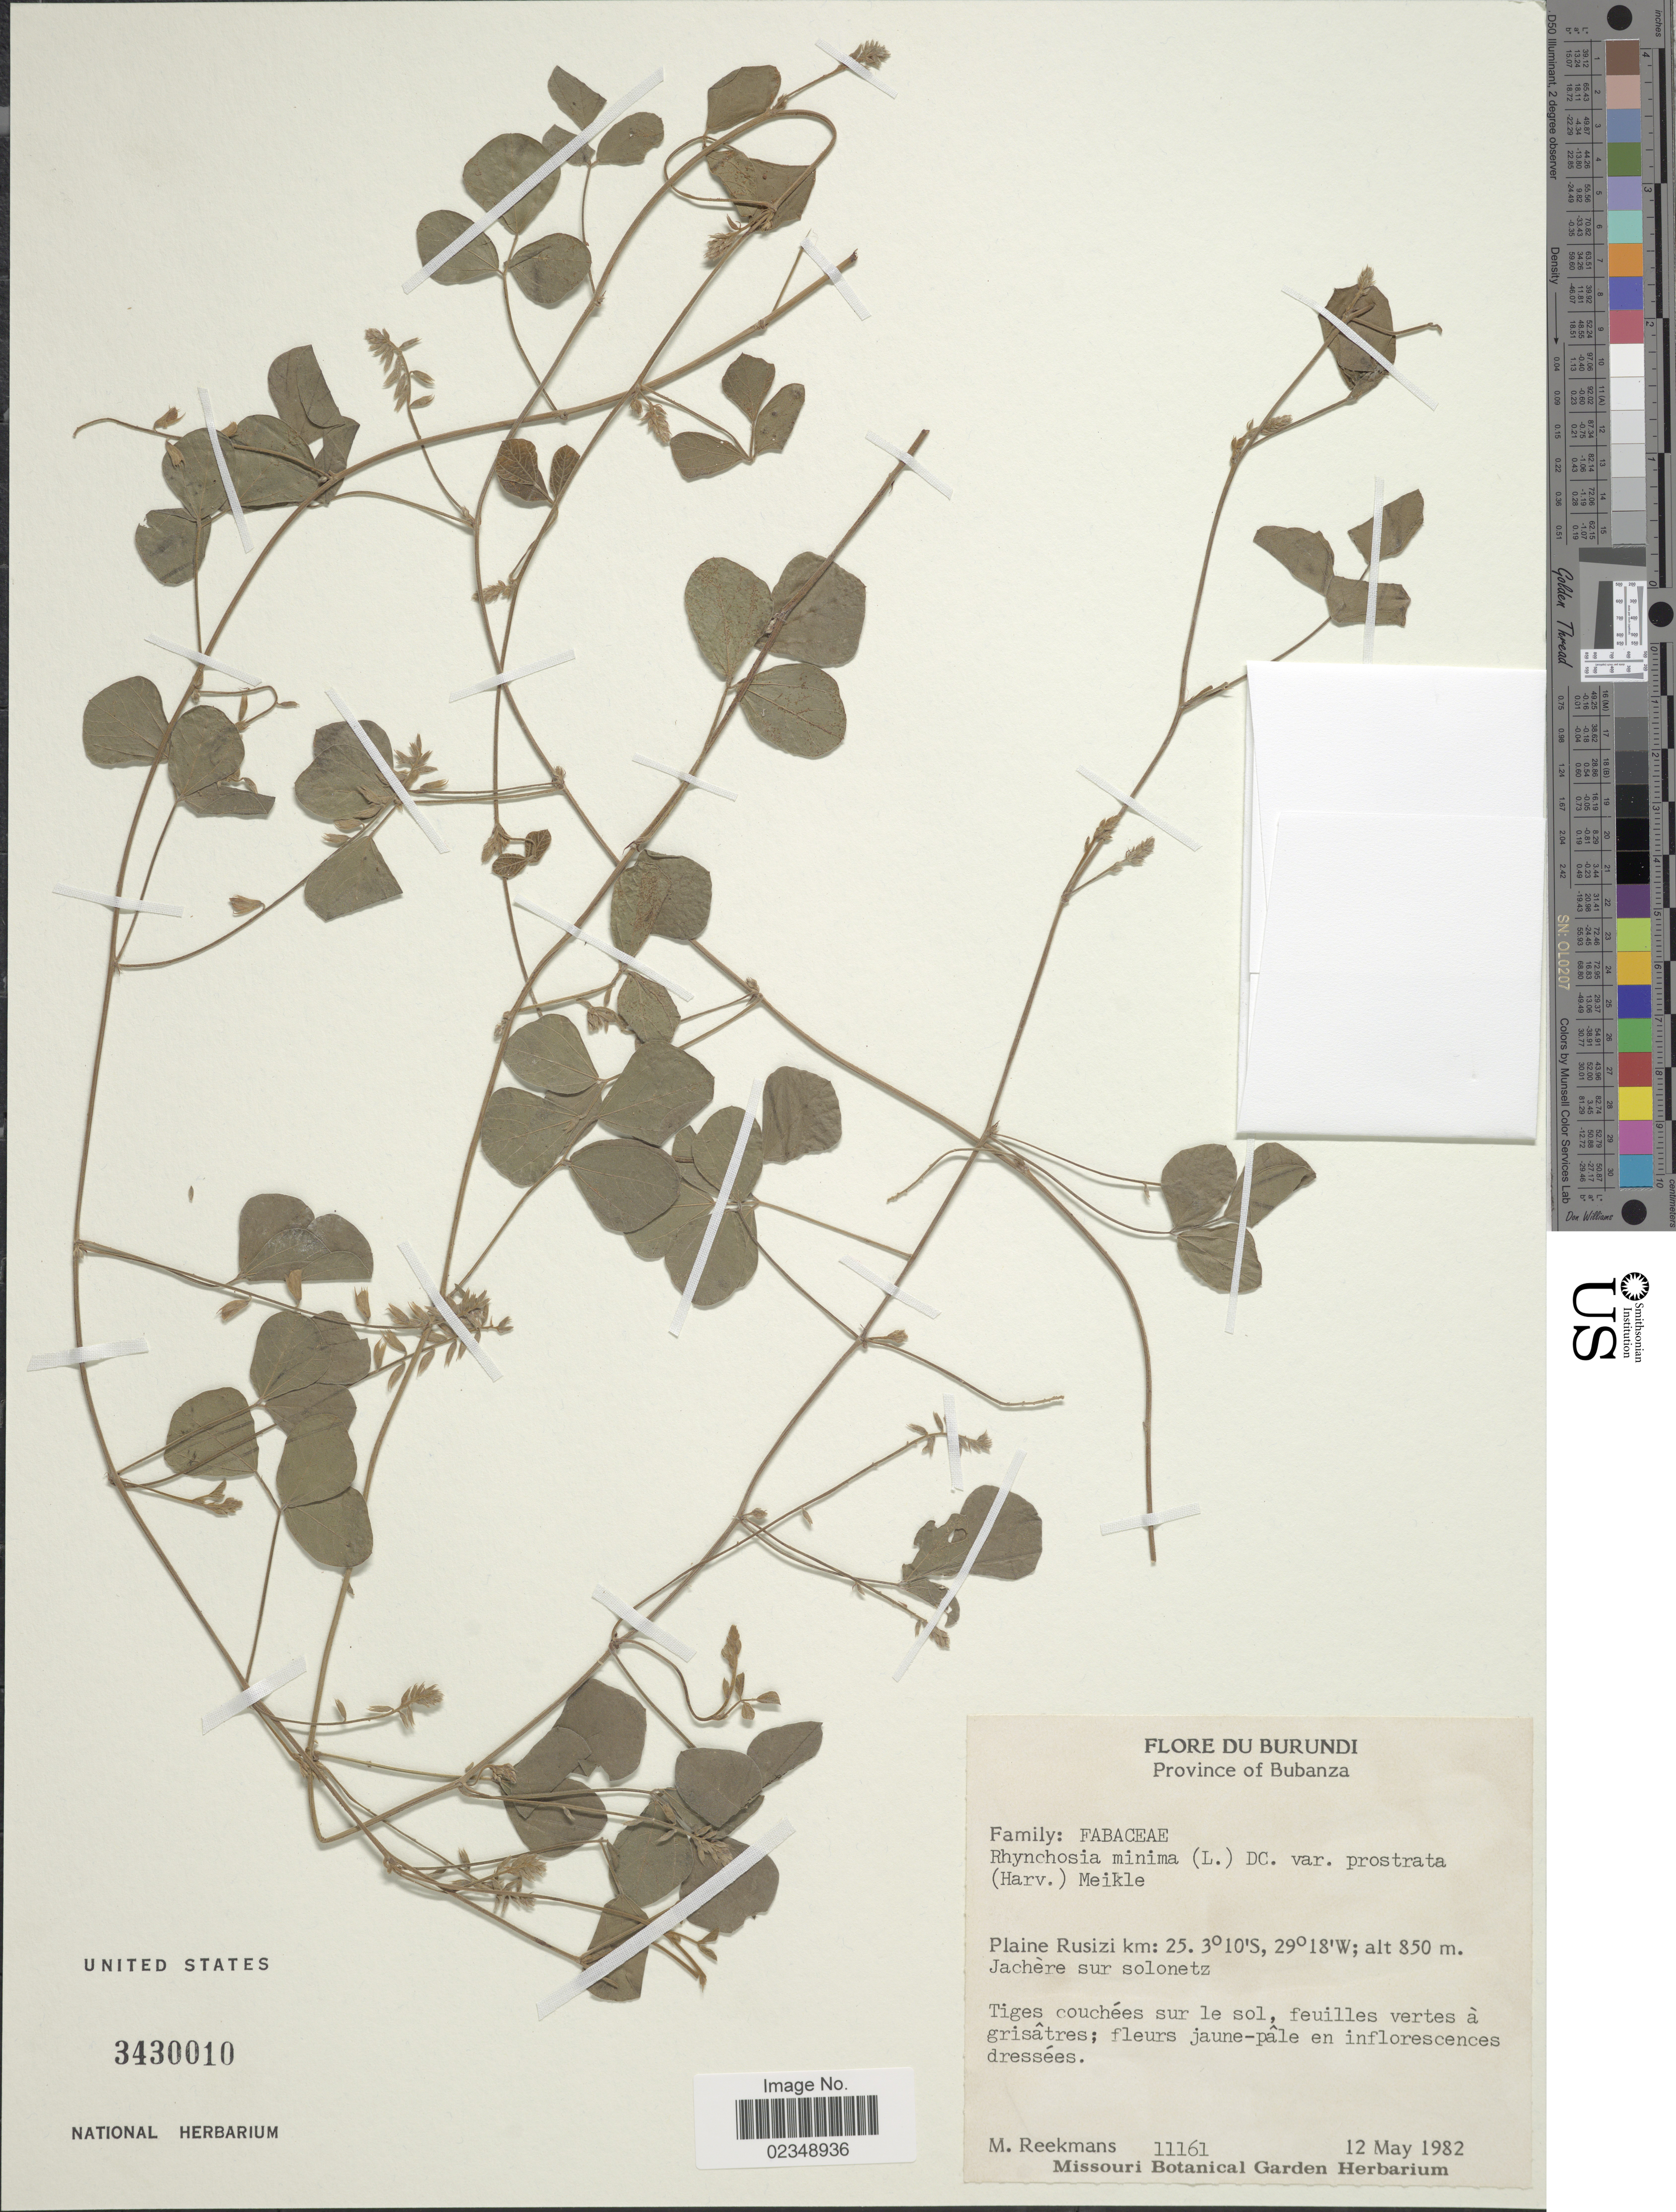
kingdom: Plantae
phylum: Tracheophyta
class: Magnoliopsida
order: Fabales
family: Fabaceae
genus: Rhynchosia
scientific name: Rhynchosia minima var. prostrata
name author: (L.) DC.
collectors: M. Reekmans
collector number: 11161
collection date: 1982-05-12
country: Burundi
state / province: Bubanza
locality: Plaine Rusizi km: 25. Jachere sur solonetz.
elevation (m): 850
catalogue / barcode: US 3430010